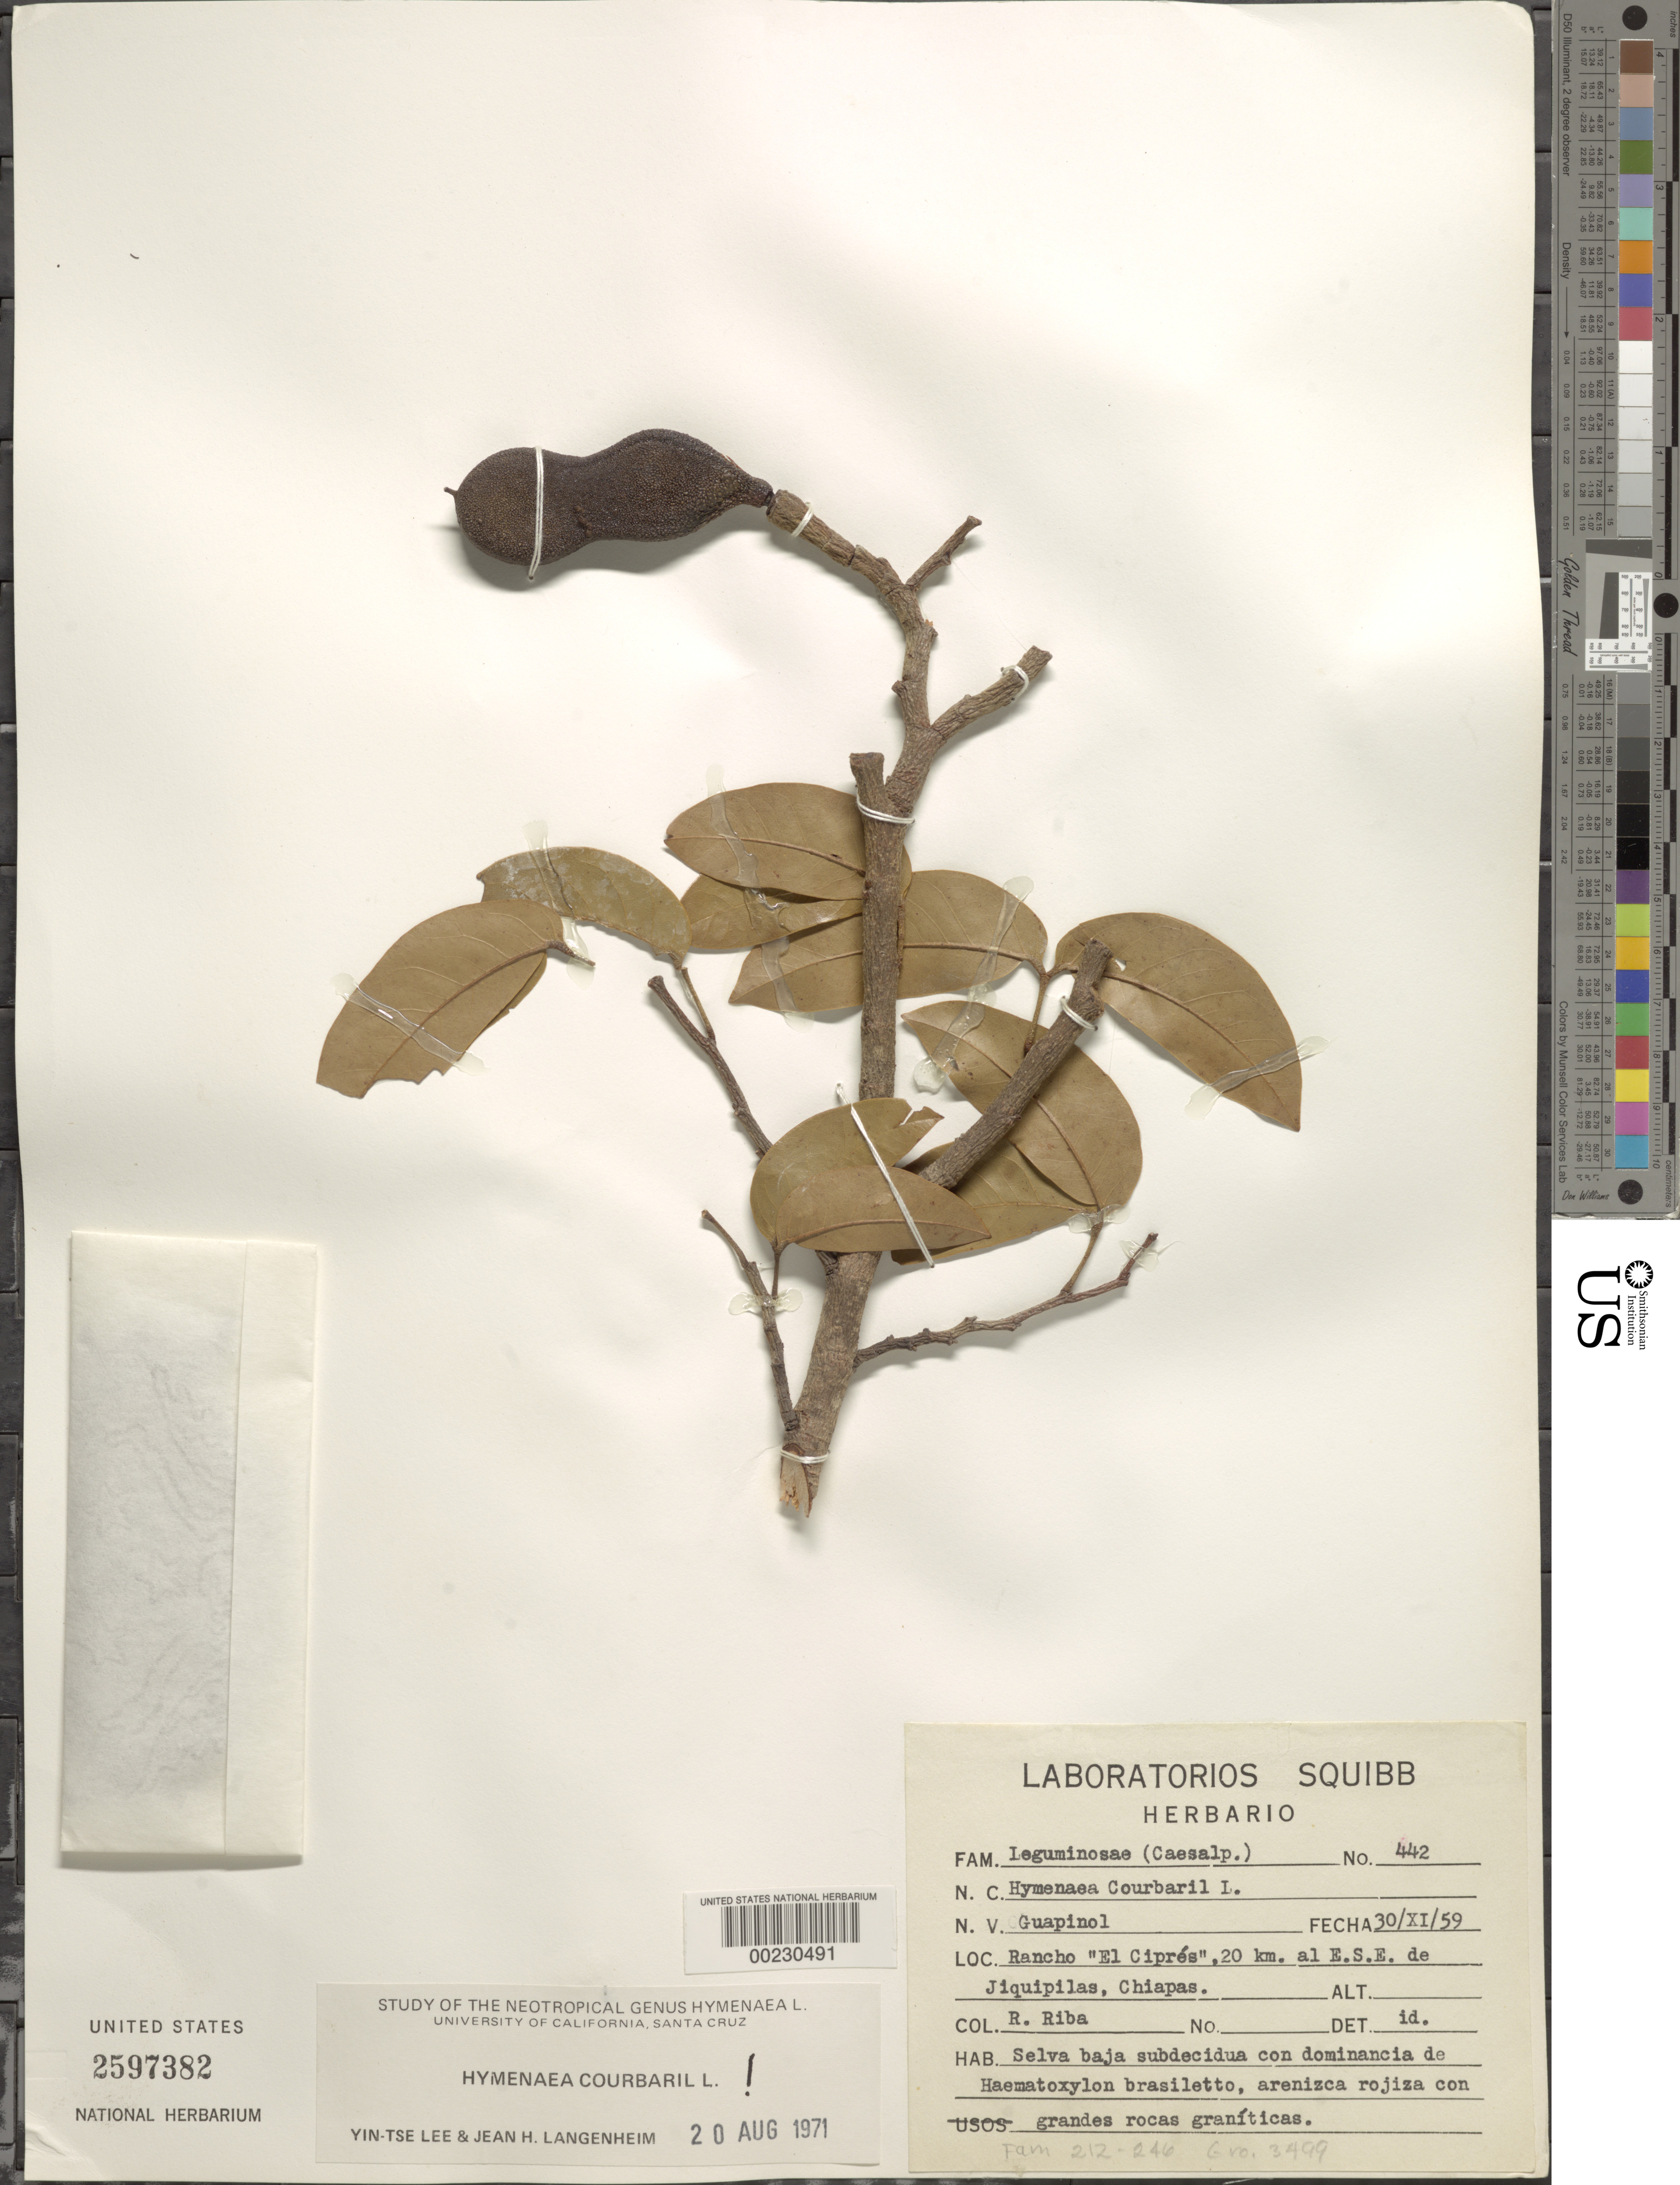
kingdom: Plantae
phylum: Tracheophyta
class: Magnoliopsida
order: Fabales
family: Fabaceae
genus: Hymenaea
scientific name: Hymenaea courbaril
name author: L.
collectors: R. Riba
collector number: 442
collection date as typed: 30 Nov 1959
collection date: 1959-11-30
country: Mexico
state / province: Chiapas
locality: Rancho "el cipres", 20 km ESE of jiquipilas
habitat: Under woods subdecidous, reddish sand with large granitic rocks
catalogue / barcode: US 2597382